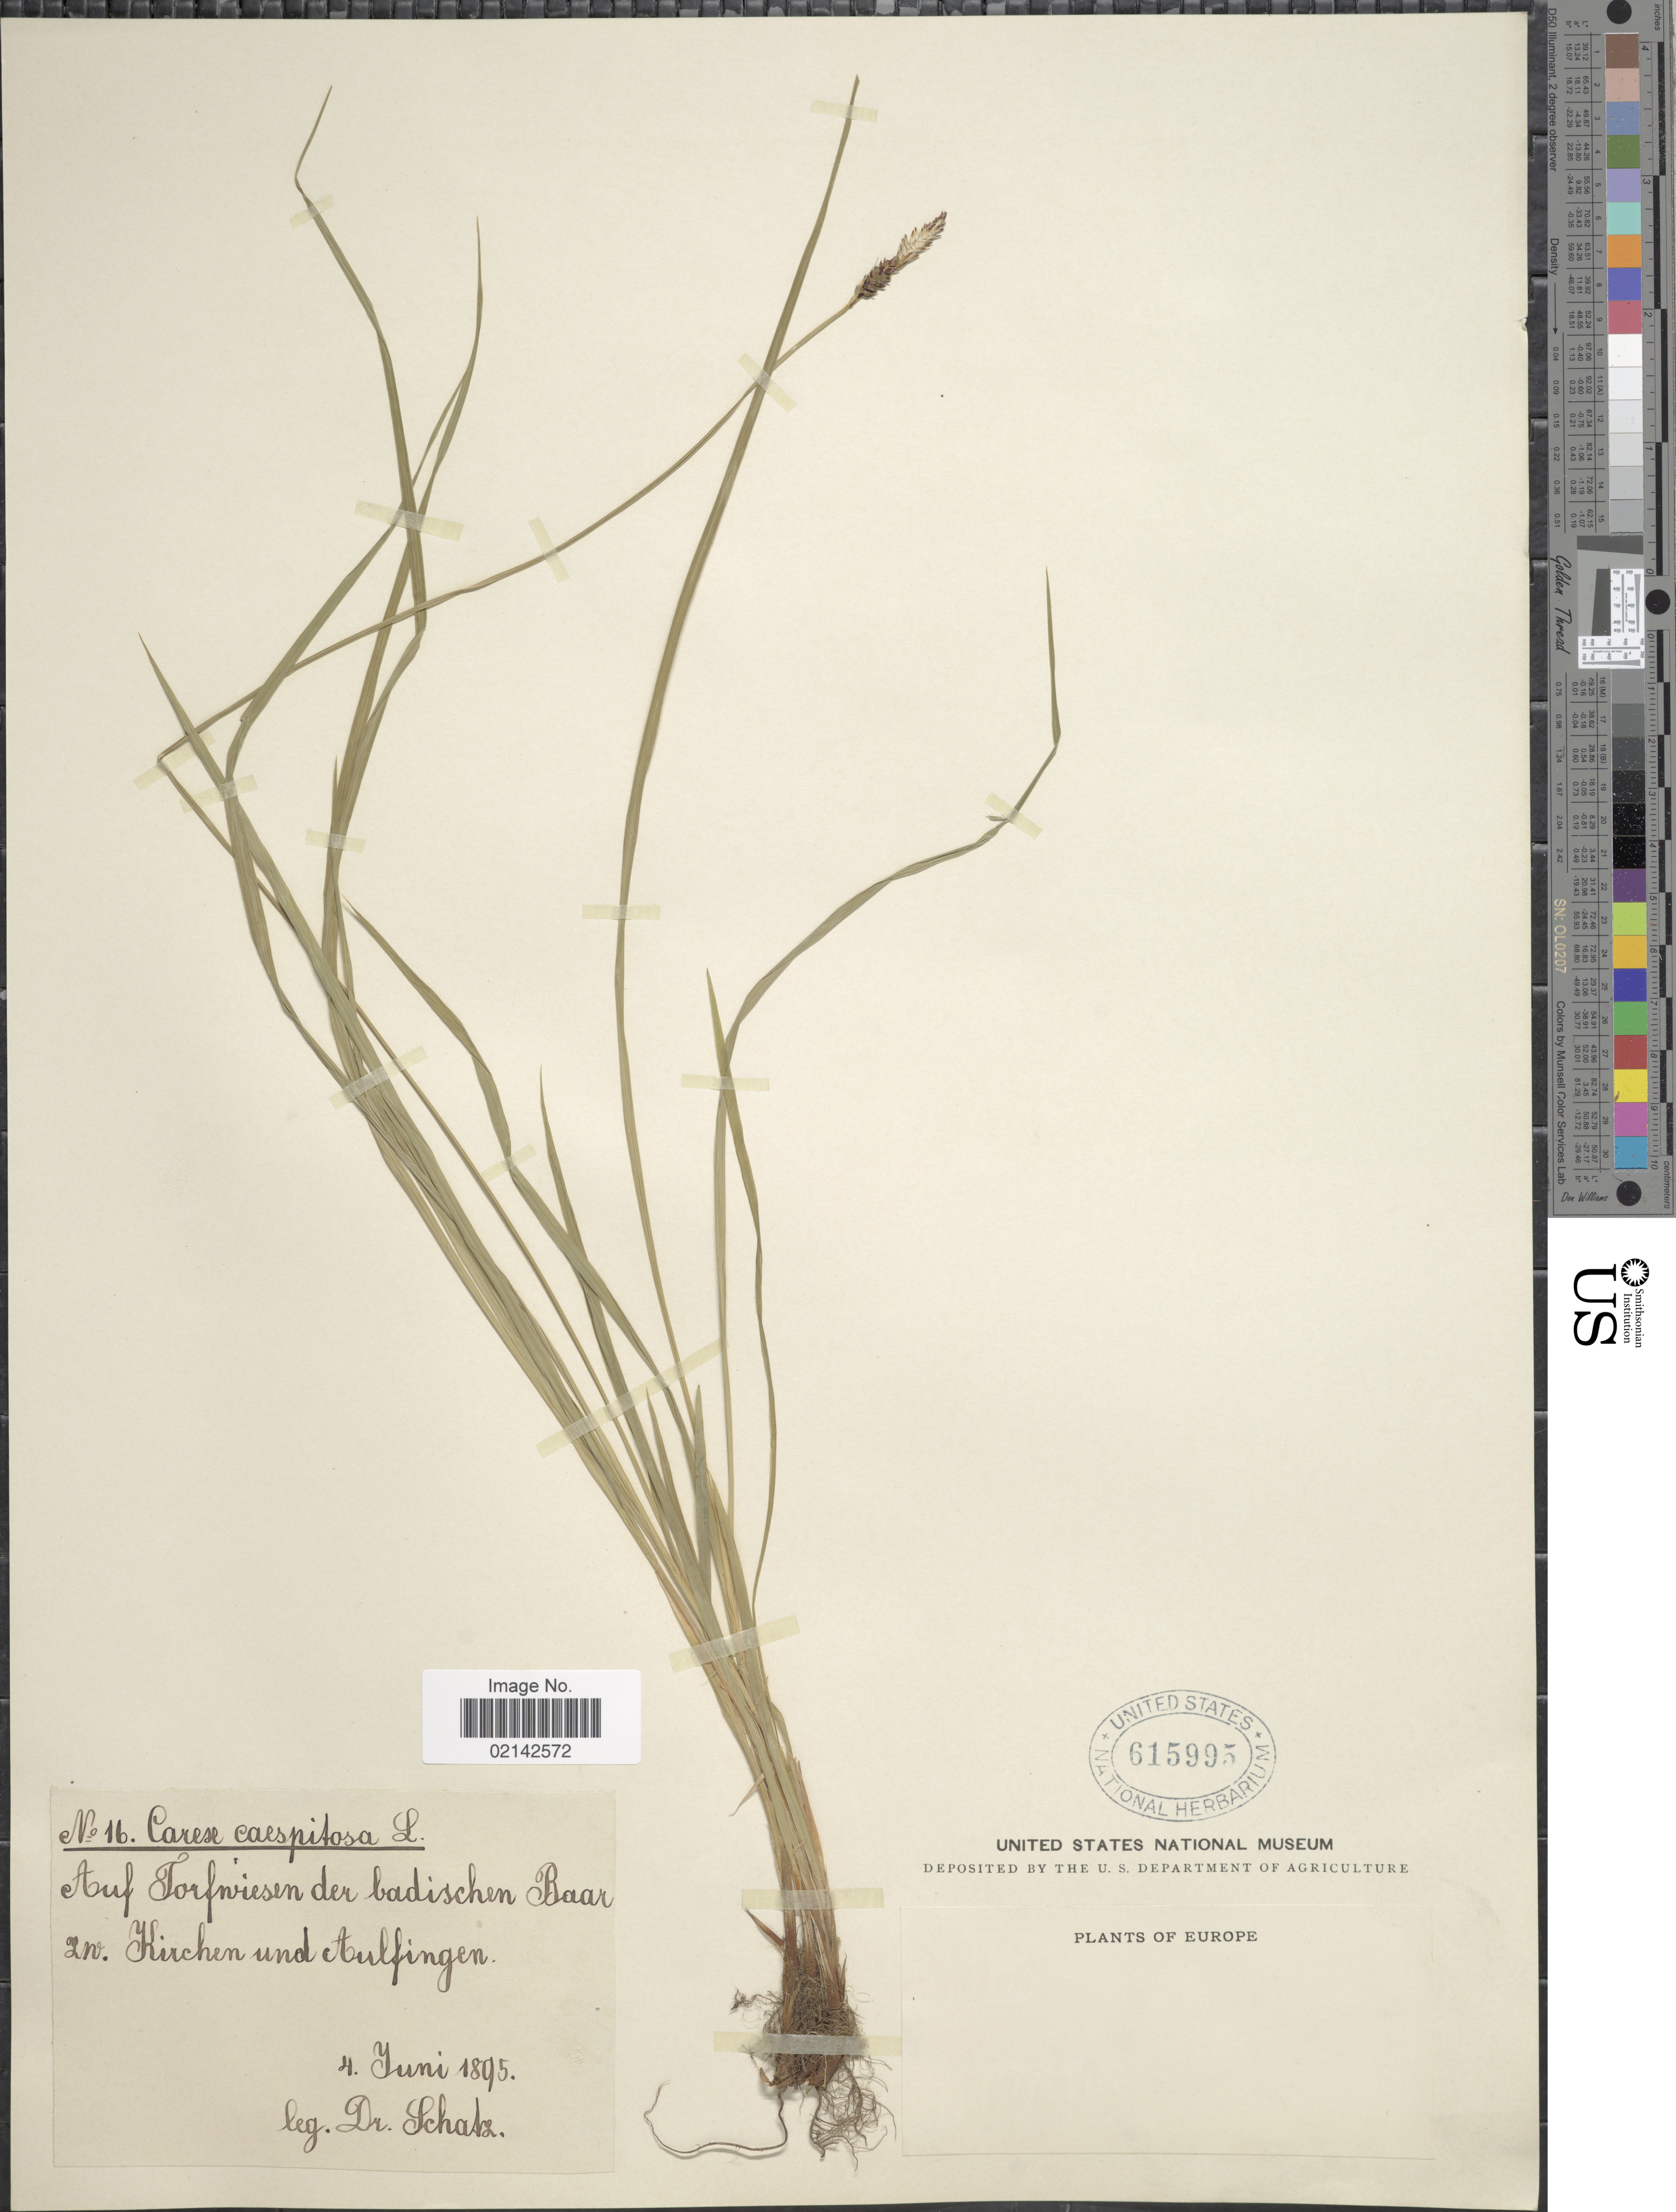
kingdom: Plantae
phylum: Tracheophyta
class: Liliopsida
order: Poales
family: Cyperaceae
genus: Carex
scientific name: Carex cespitosa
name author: L.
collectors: Schatz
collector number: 16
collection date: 1895-06-04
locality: Europe, Auf Torfniesen der Badischen Baar iv. Kirchen und Aulfingen [interpreted]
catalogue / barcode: US 615995